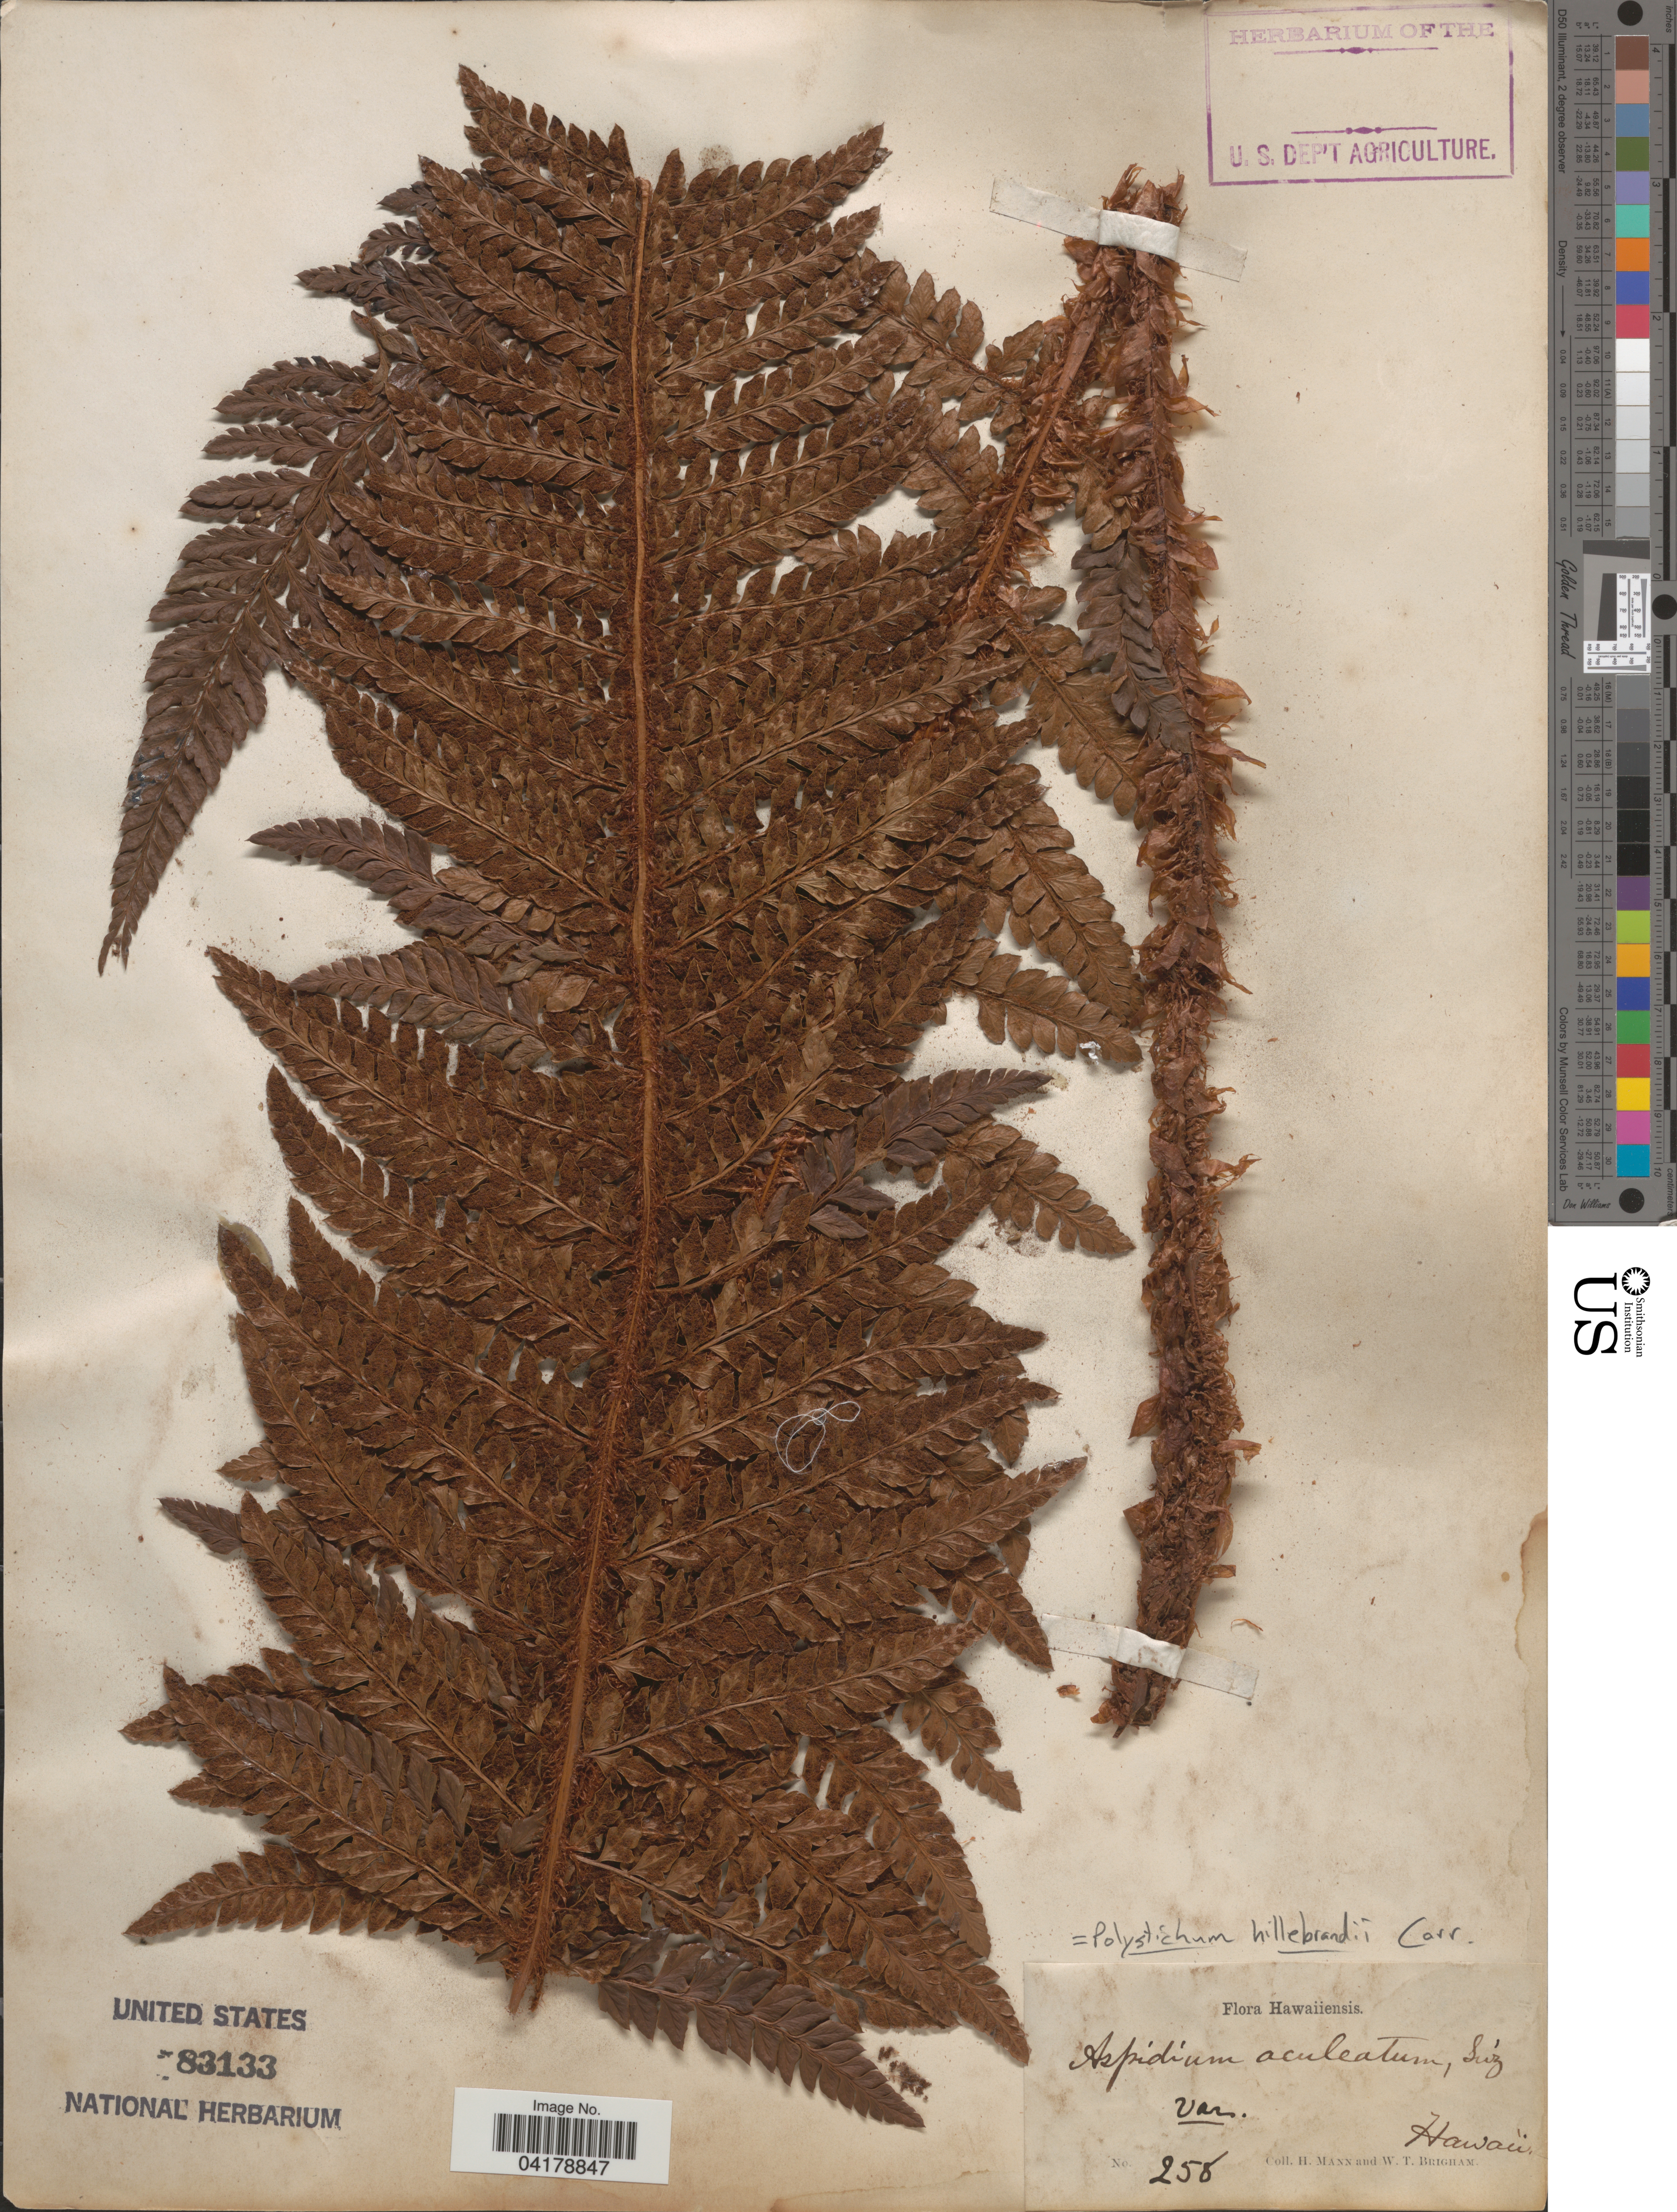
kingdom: Plantae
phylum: Tracheophyta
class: Polypodiopsida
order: Polypodiales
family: Dryopteridaceae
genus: Polystichum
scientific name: Polystichum hillebrandii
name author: Carruth.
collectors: H. Mann & W. T. Brigham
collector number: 258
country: United States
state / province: Hawaii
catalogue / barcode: US 83133